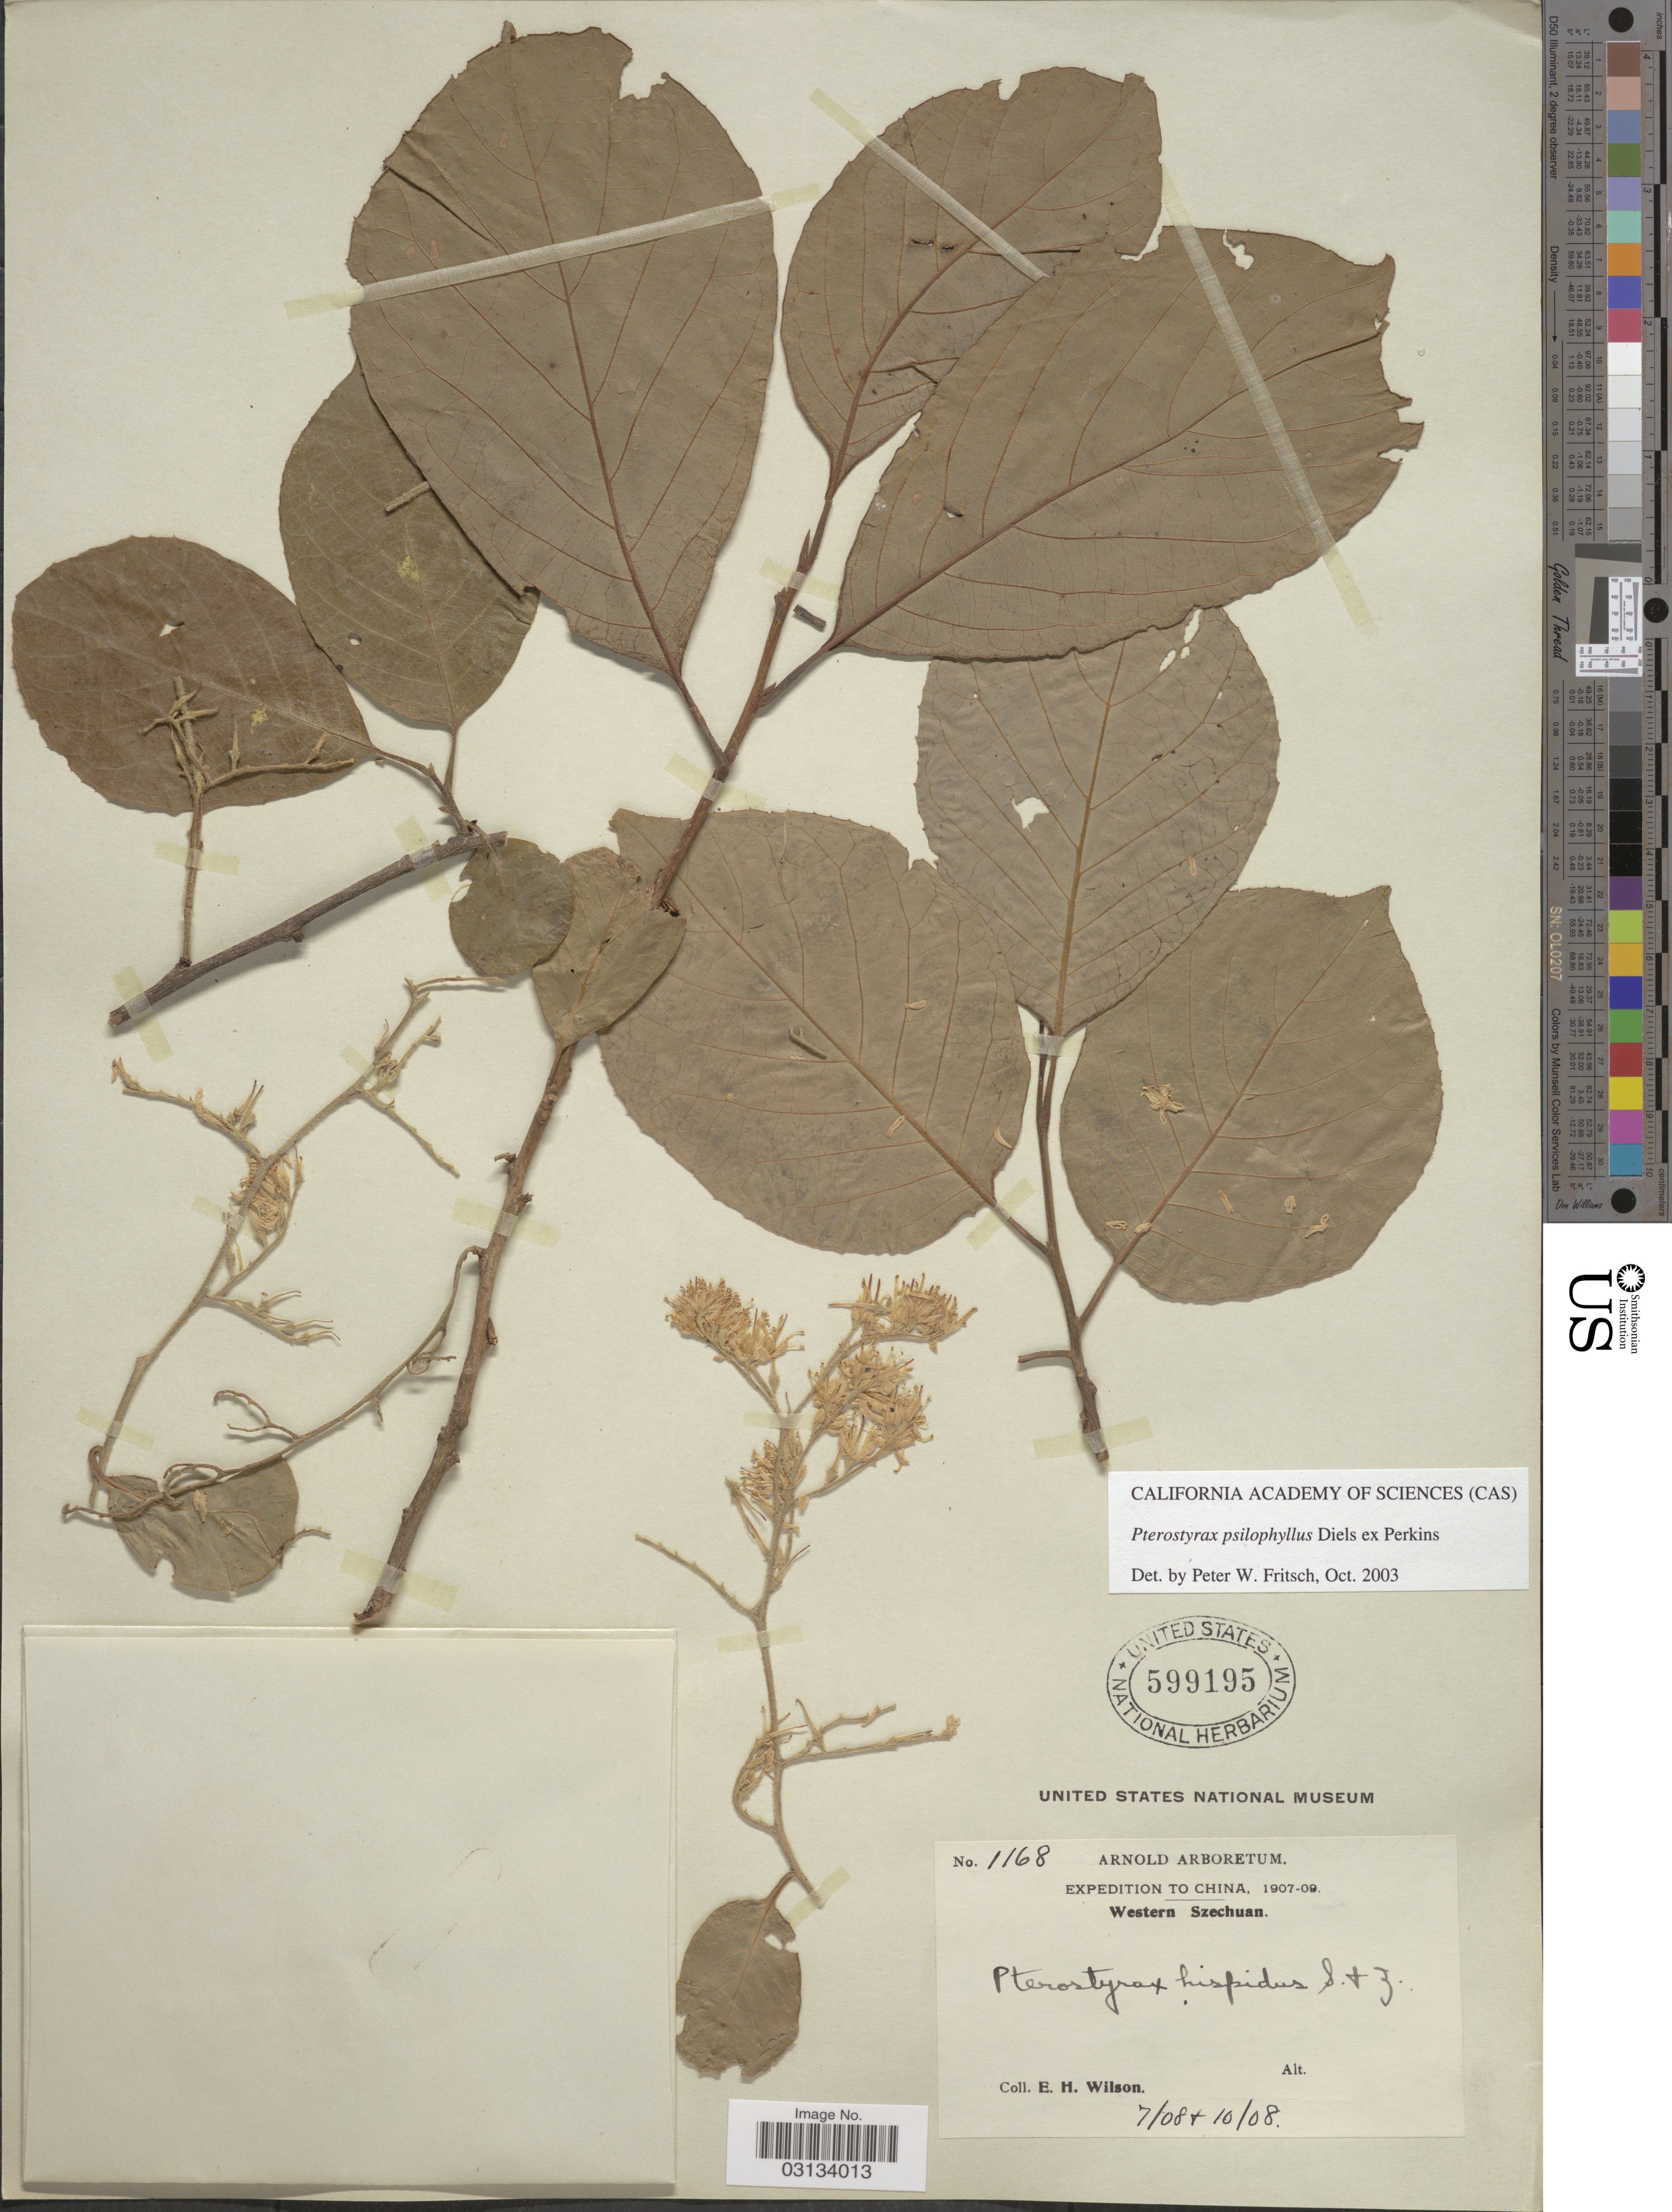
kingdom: Plantae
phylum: Tracheophyta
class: Magnoliopsida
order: Ericales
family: Styracaceae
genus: Pterostyrax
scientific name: Pterostyrax psilophyllus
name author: Diels ex Perkins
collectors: E. Wilson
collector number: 1168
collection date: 1908-07/1908-10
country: China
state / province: Sichuan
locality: Western Szechuan.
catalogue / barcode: US 599195